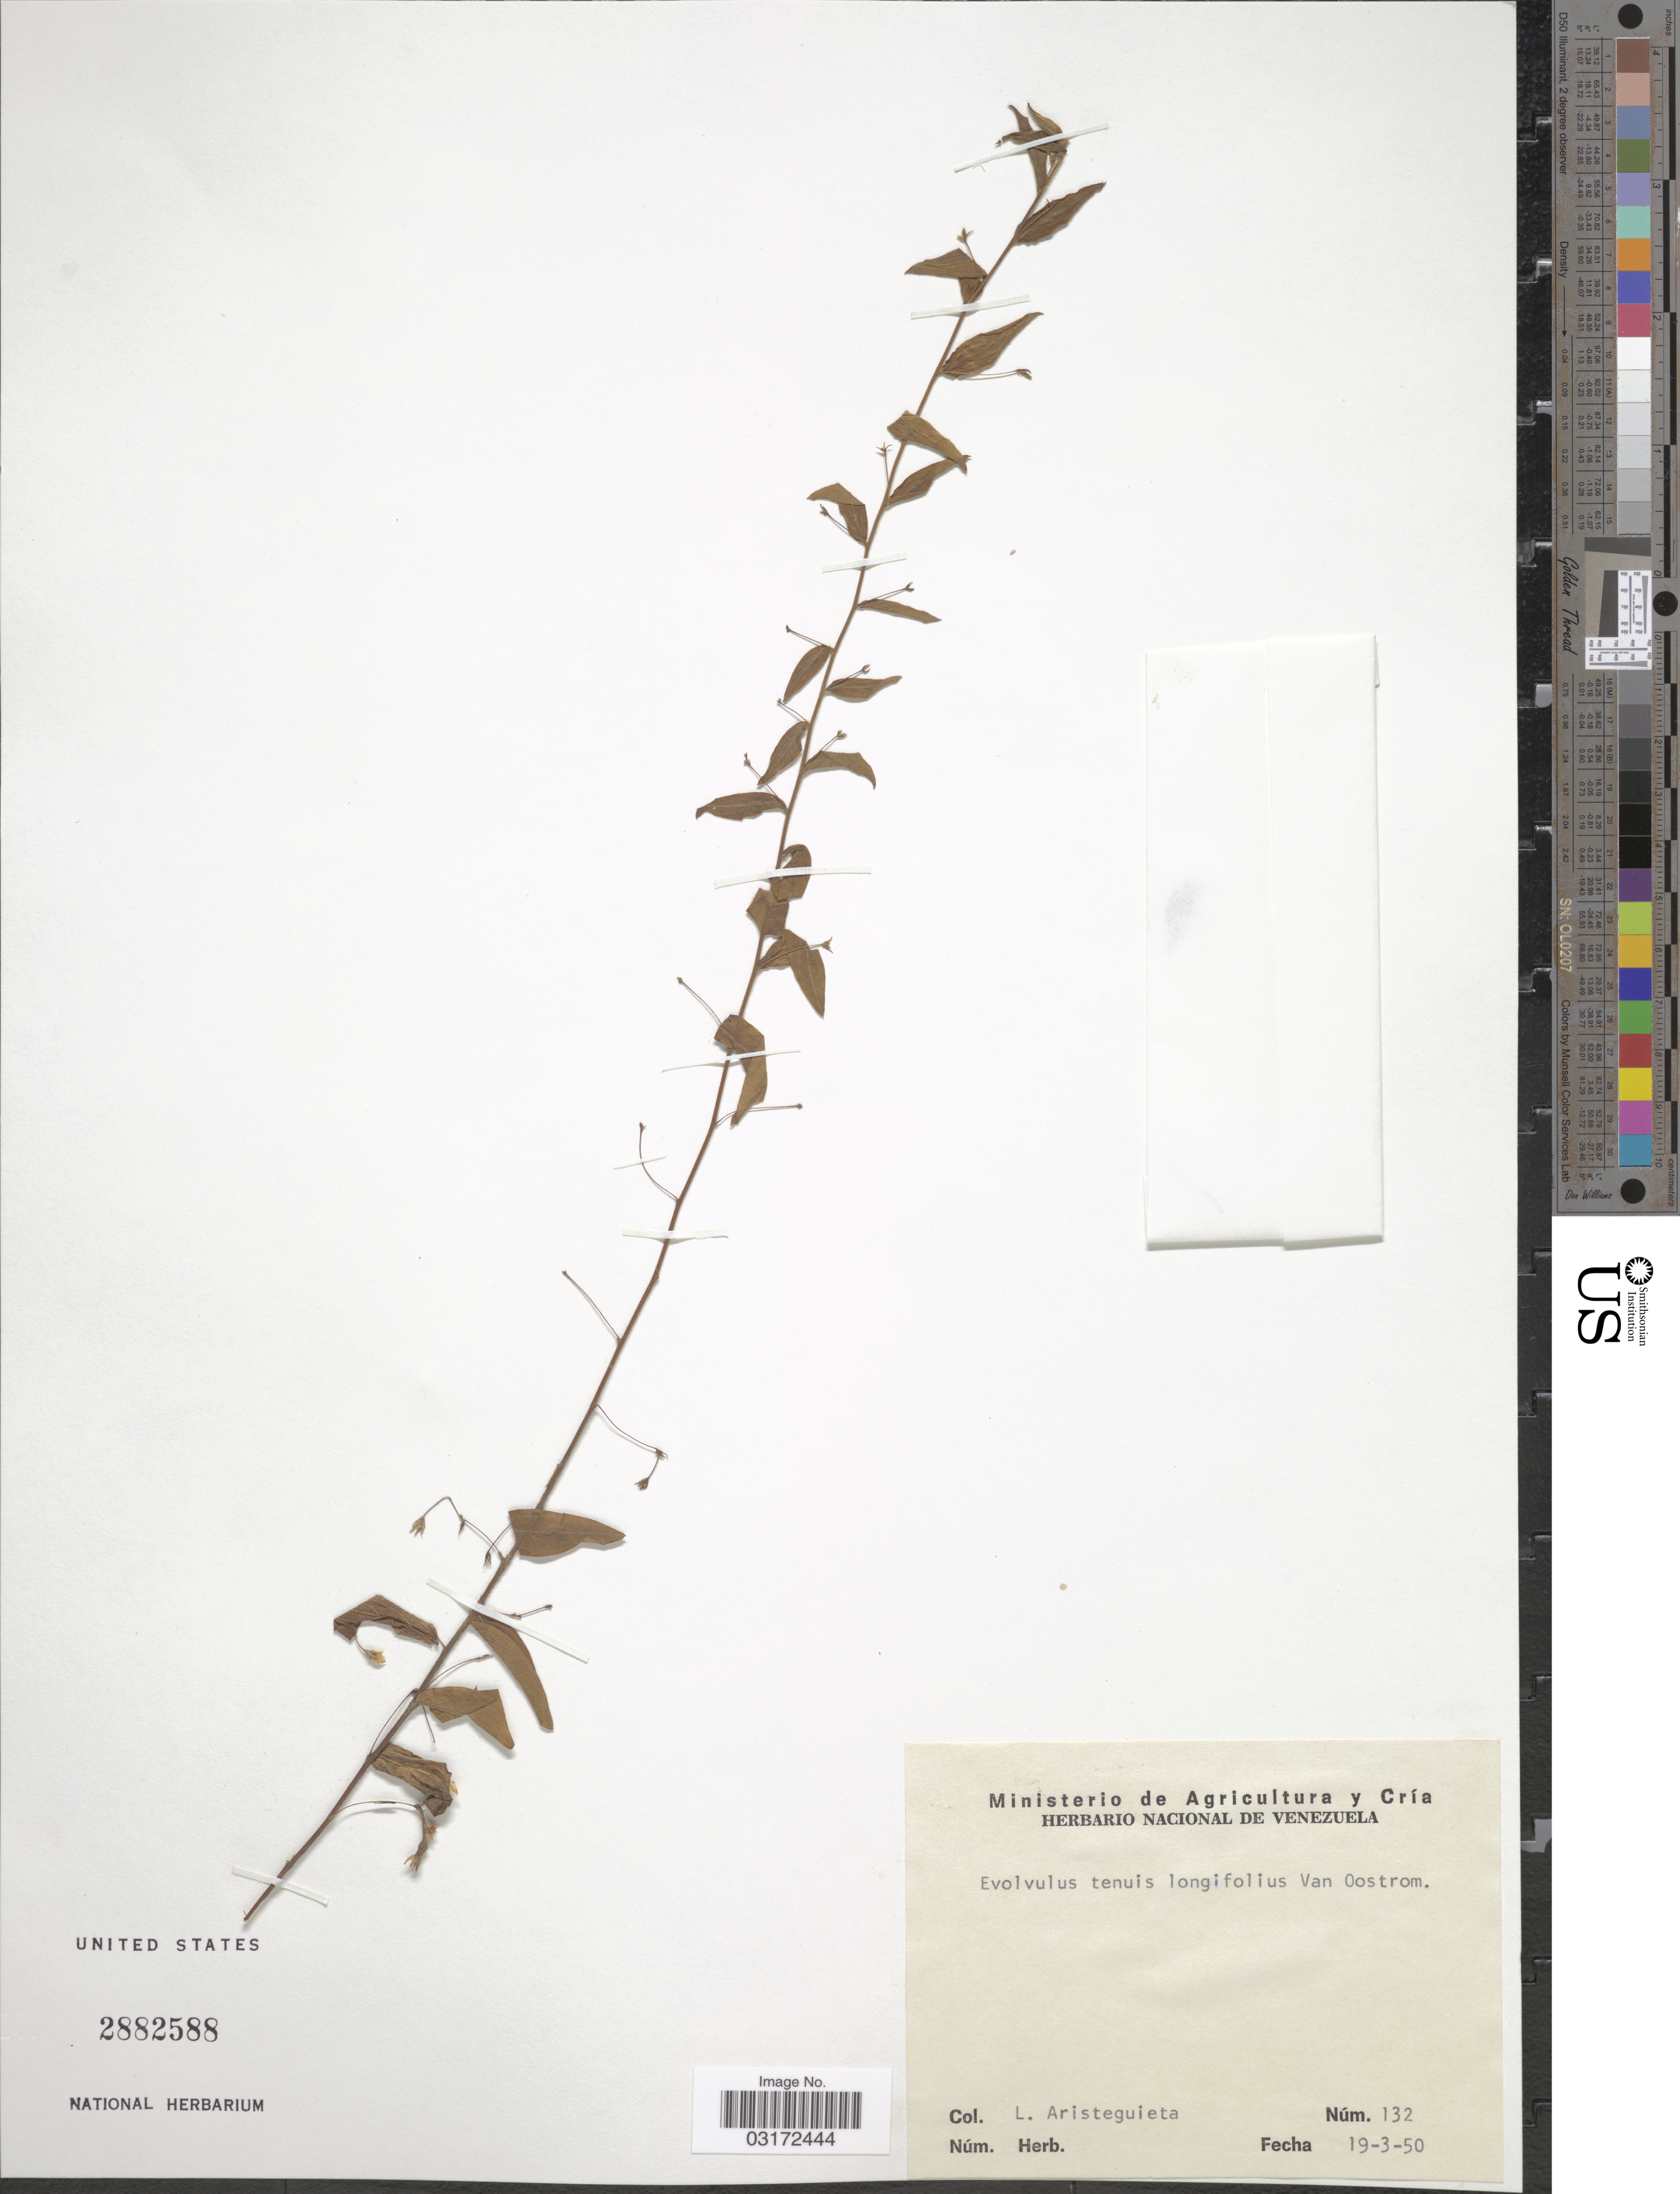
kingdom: Plantae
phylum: Tracheophyta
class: Magnoliopsida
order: Solanales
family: Convolvulaceae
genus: Evolvulus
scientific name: Evolvulus tenuis subsp. longifolius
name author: Mart. ex Choisy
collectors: L. Aristeguieta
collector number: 132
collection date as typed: Transcribed d/m/y: 19/3/50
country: Venezuela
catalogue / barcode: US 2882588